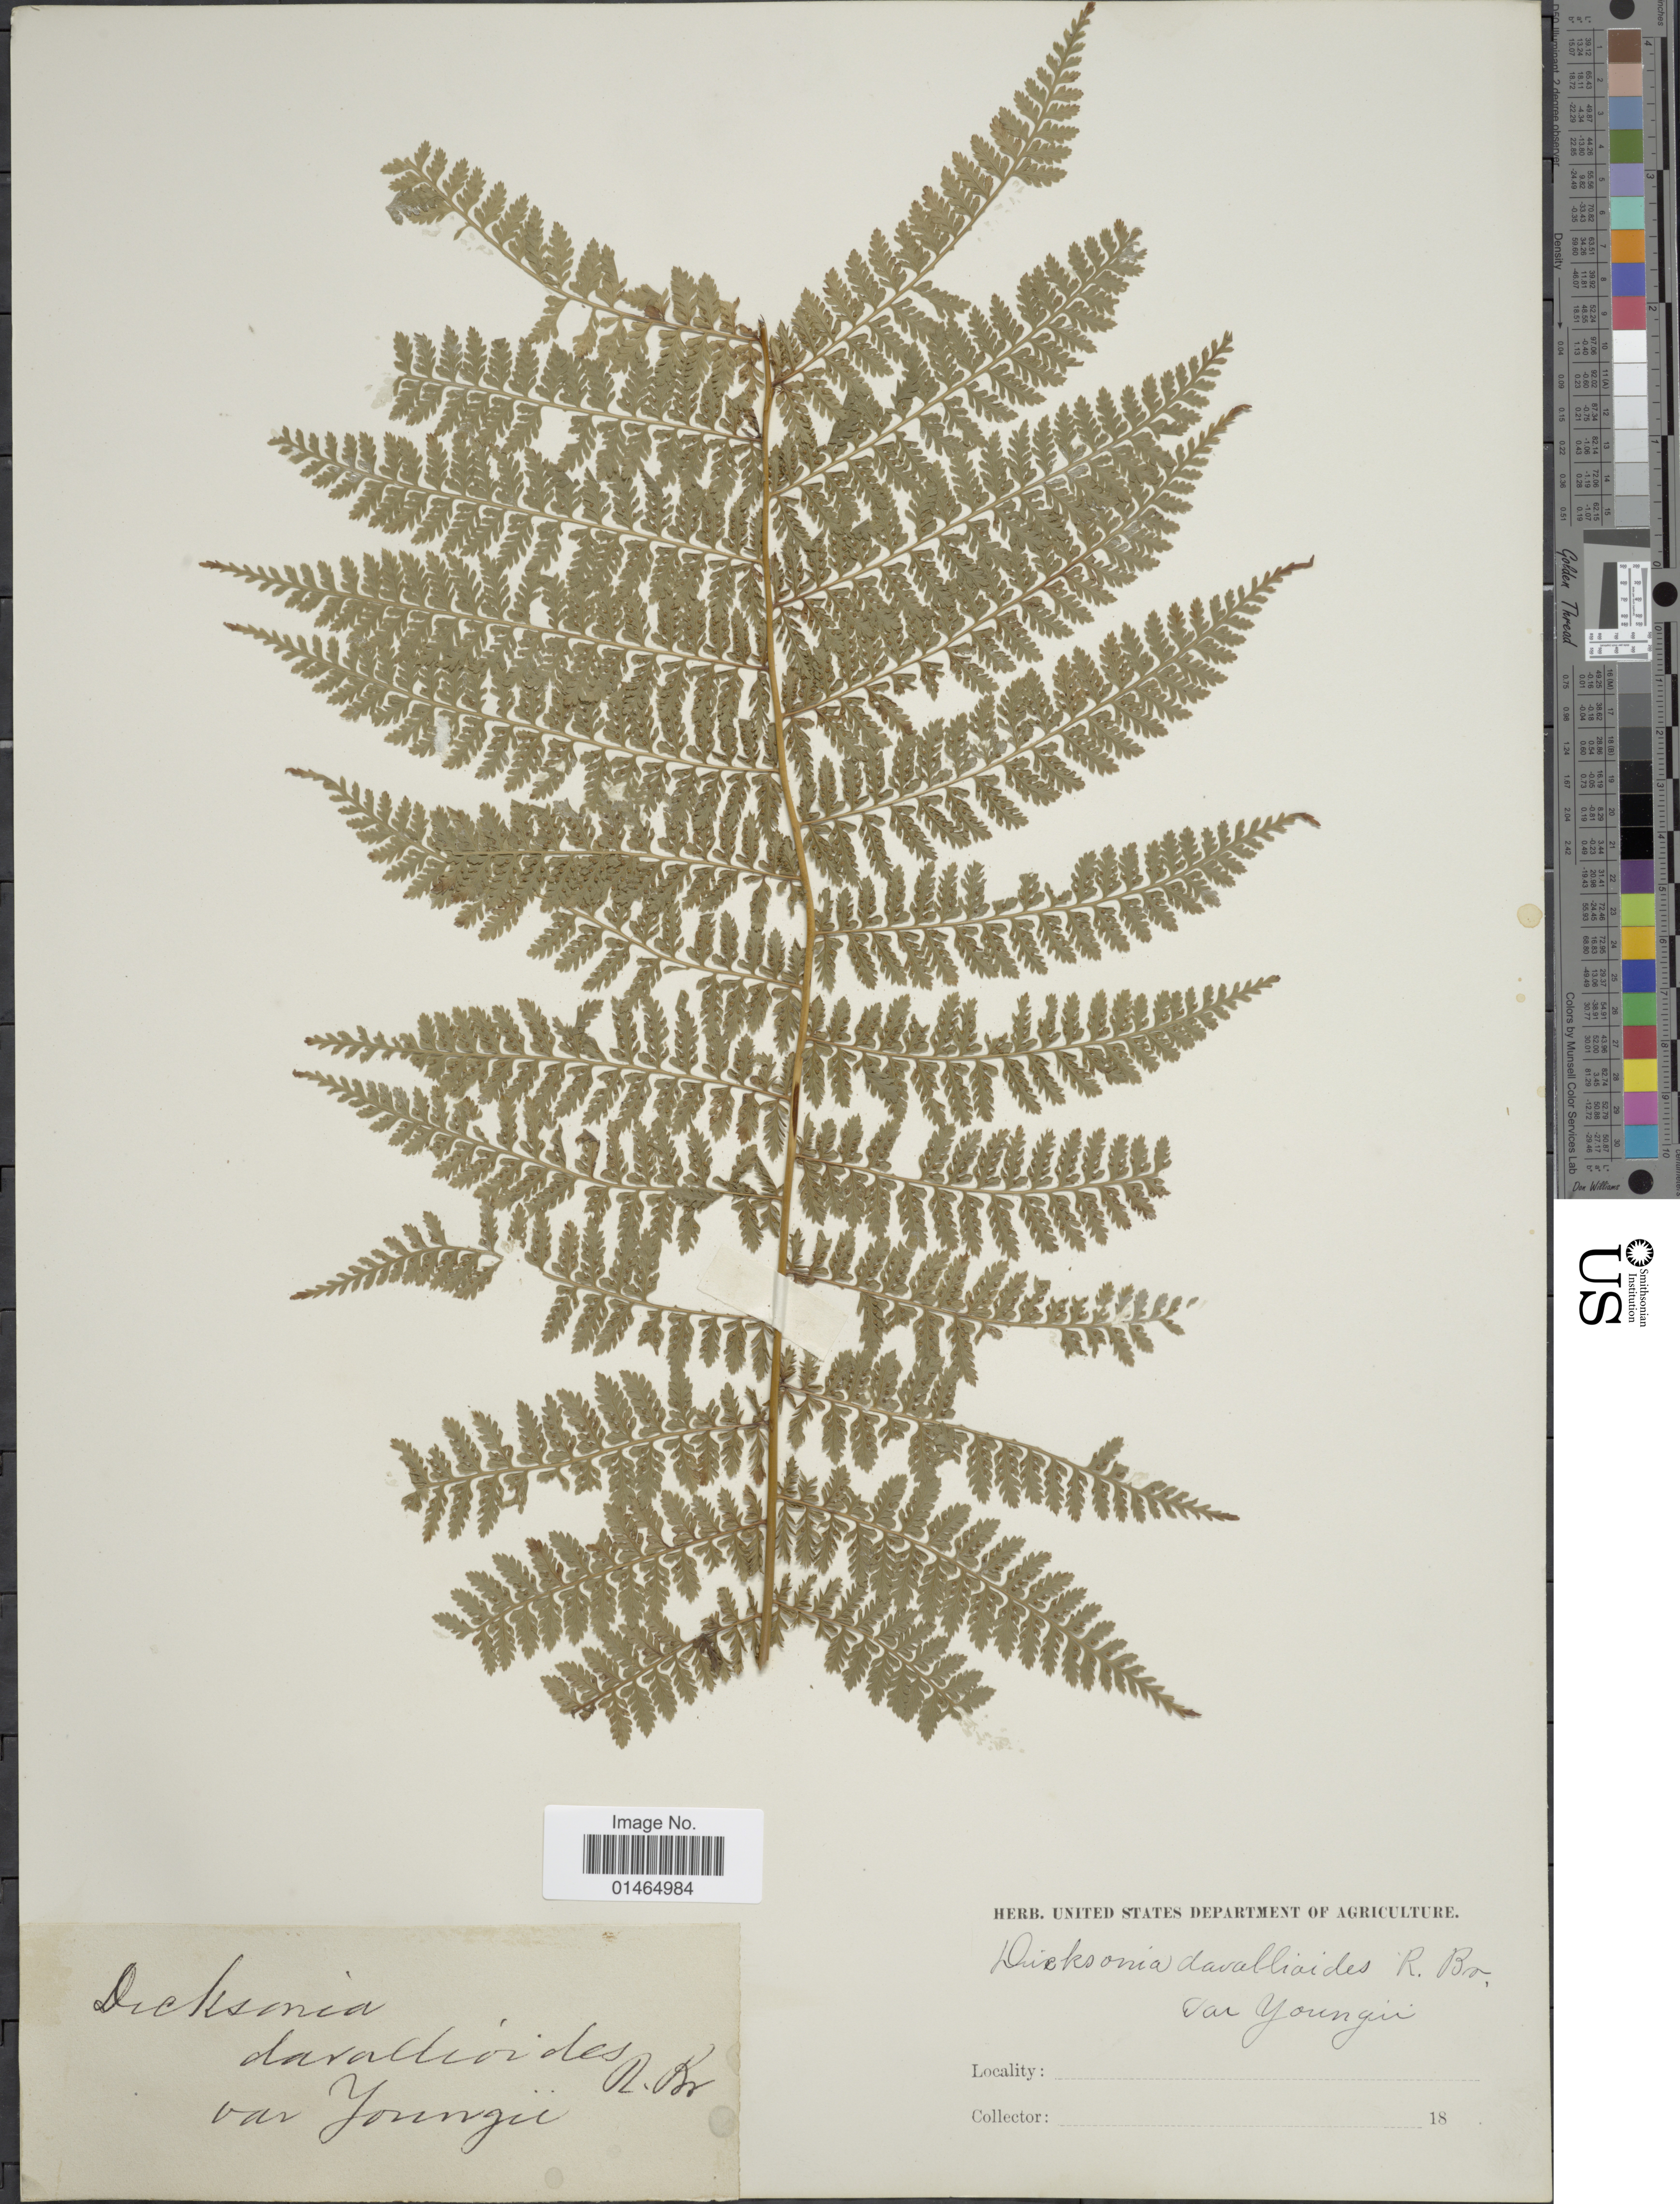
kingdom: Plantae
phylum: Tracheophyta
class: Polypodiopsida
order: Polypodiales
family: Dennstaedtiaceae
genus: Dennstaedtia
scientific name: Dennstaedtia davallioides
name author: (R. Br.) T. Moore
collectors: United States Department of Agriculture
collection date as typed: Transcribed d/m/y: //18